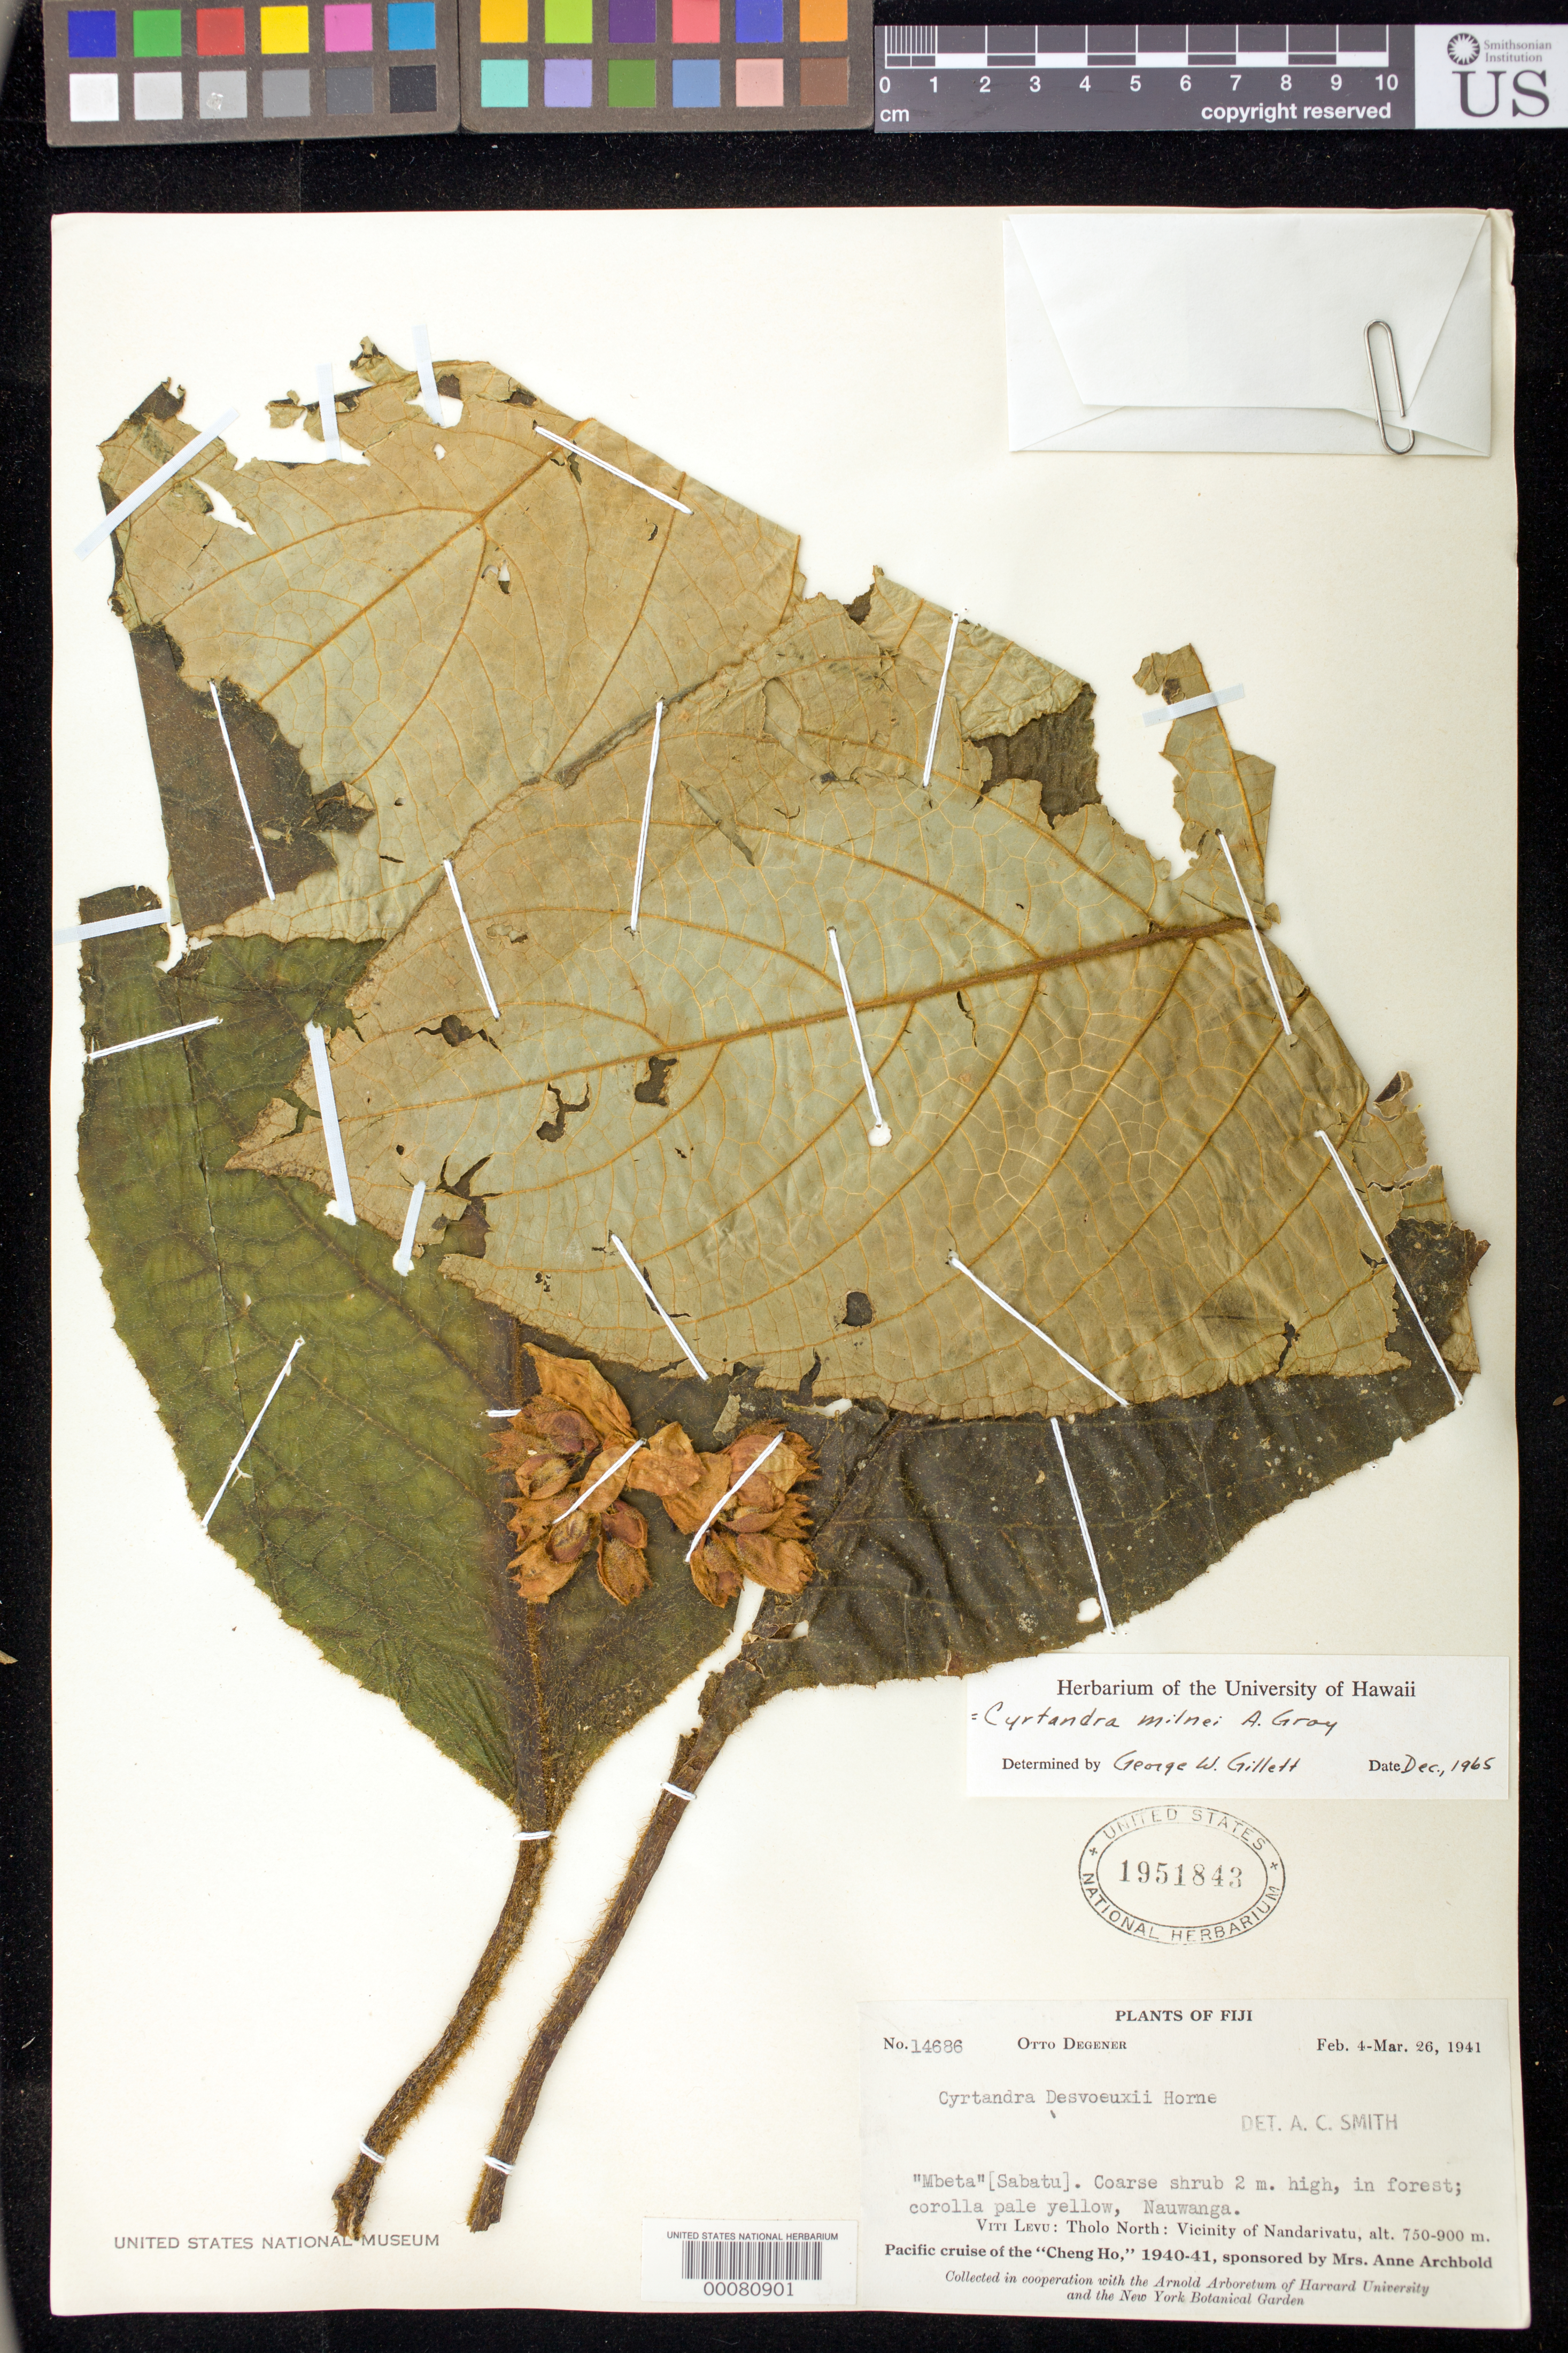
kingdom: Plantae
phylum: Tracheophyta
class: Magnoliopsida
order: Lamiales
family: Gesneriaceae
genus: Cyrtandra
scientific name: Cyrtandra milnei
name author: Seem. ex A. Gray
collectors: O. Degener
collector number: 14686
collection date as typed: Feb-Mar 1941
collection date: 1941-02/1941-03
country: Fiji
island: Viti Levu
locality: Tholo north, vicinity of nandarivatu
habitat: In forest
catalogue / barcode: US 1951843